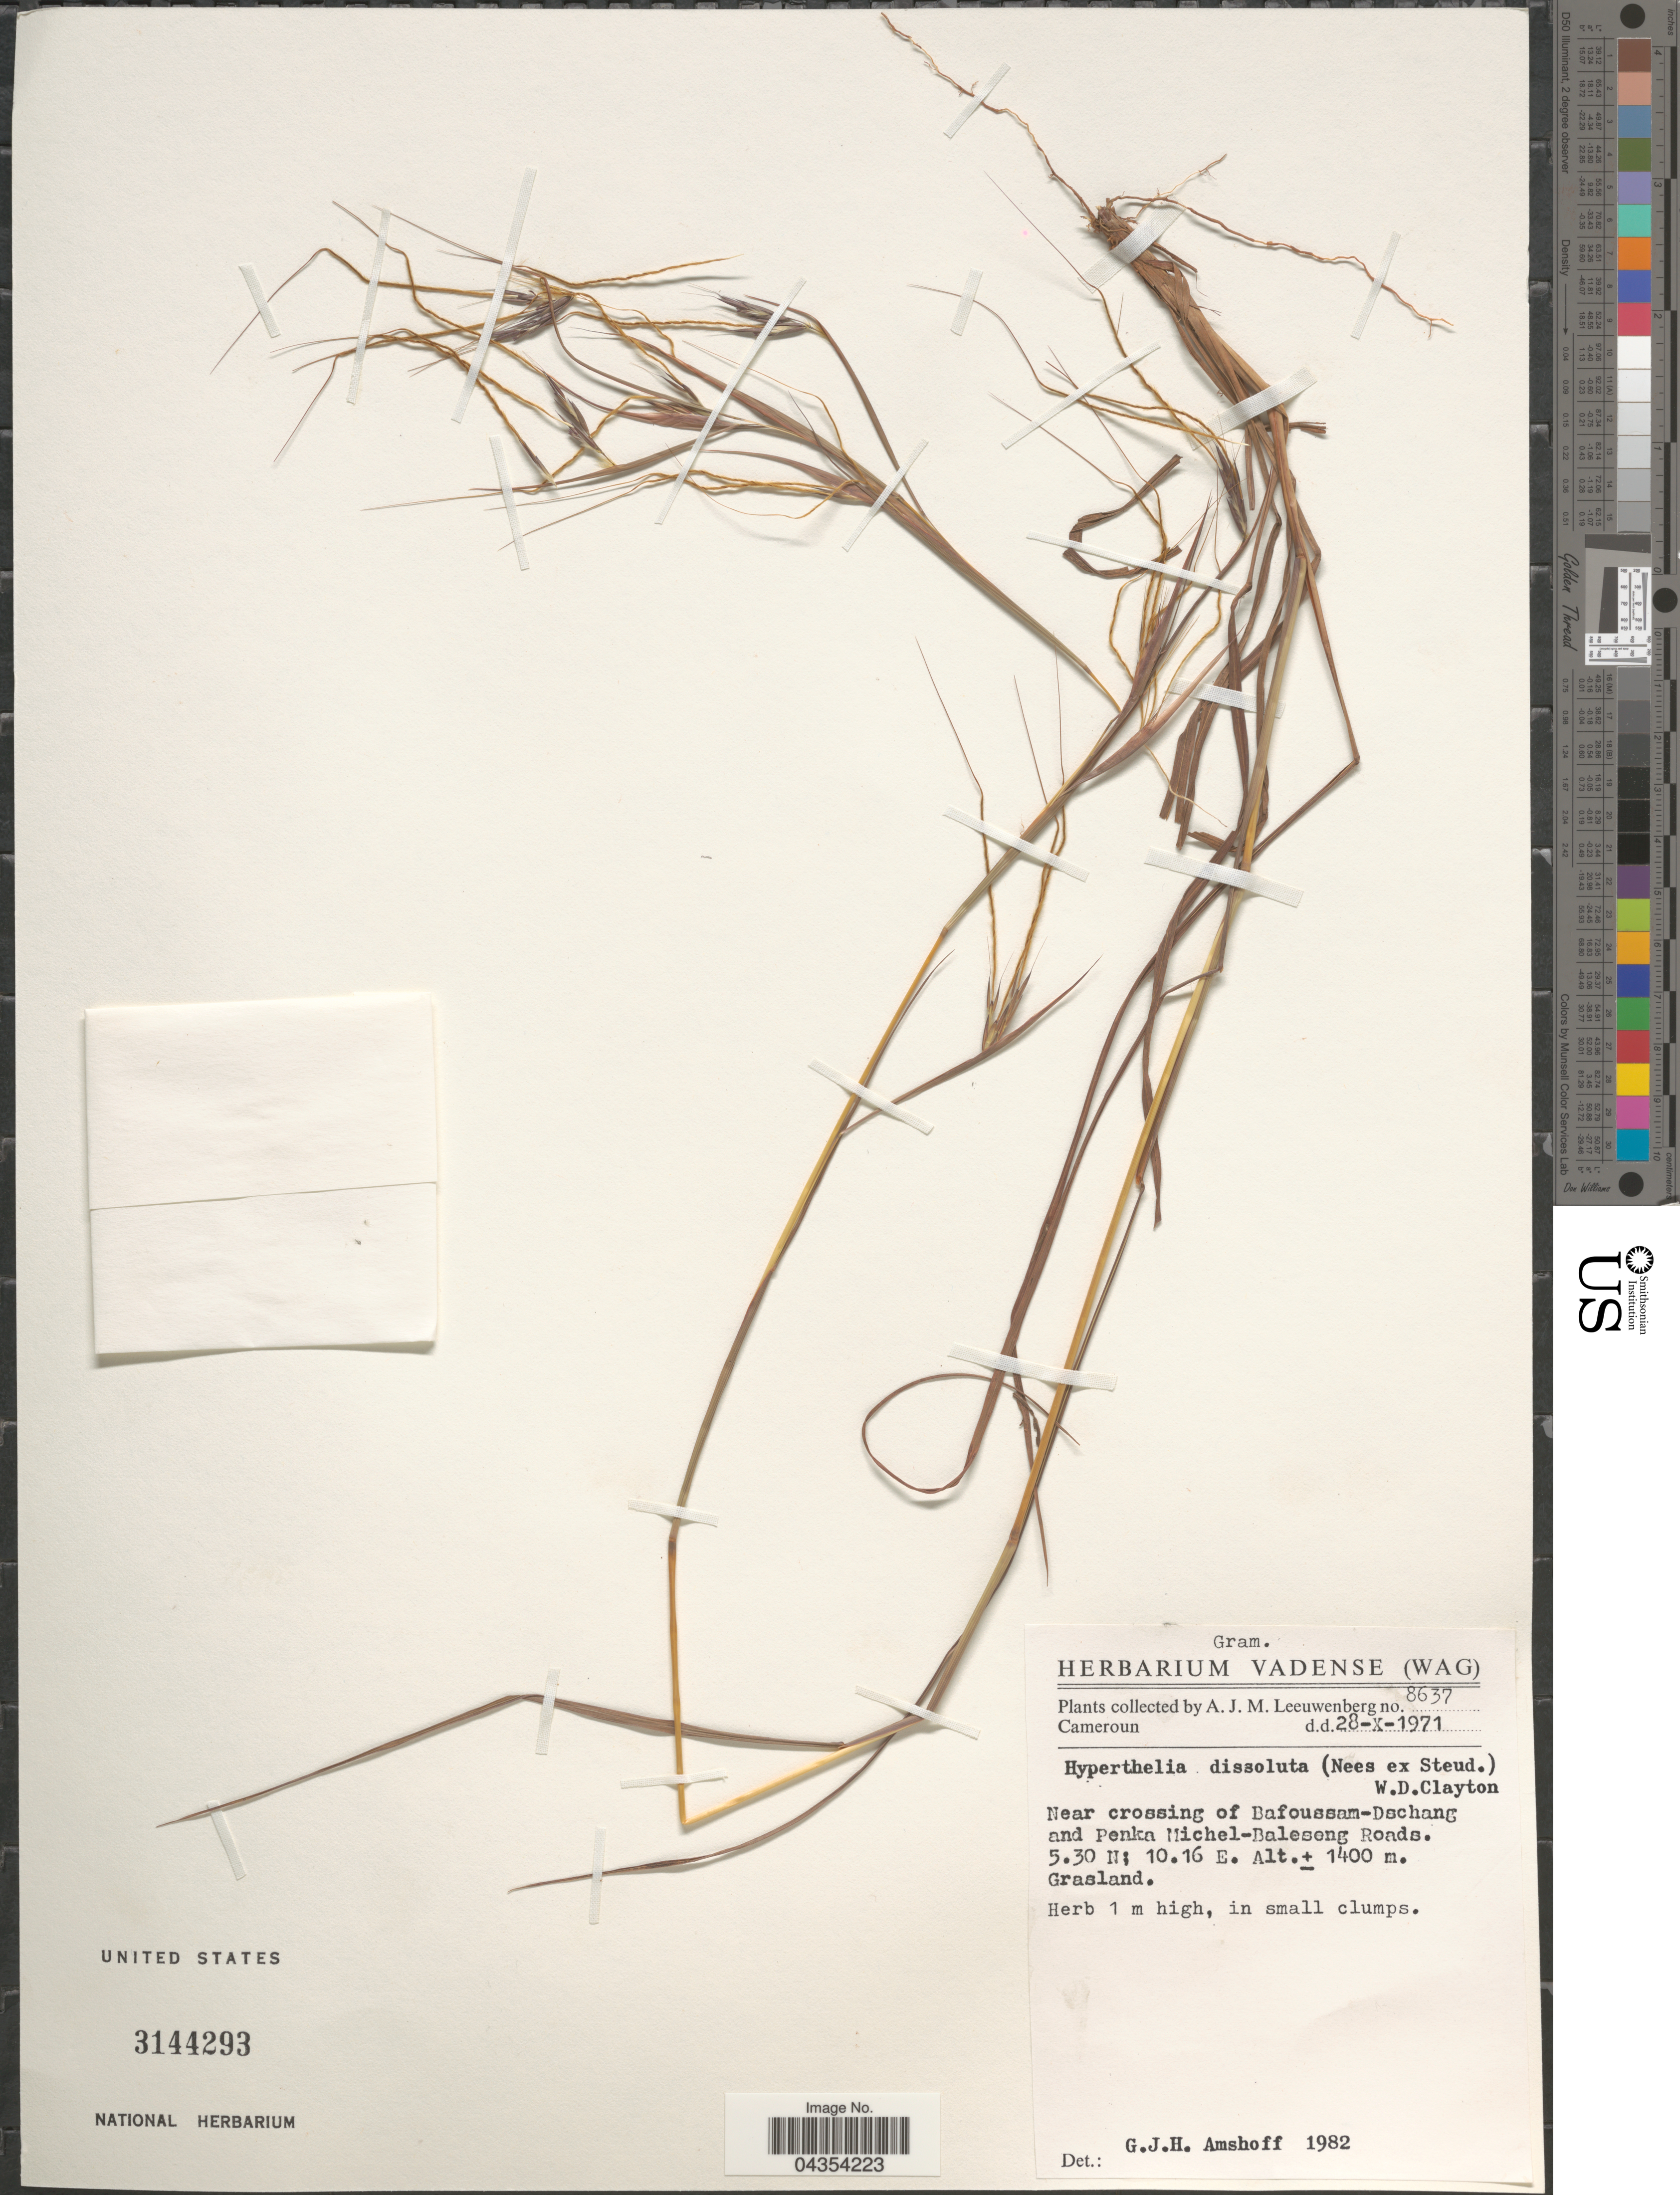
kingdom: Plantae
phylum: Tracheophyta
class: Liliopsida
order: Poales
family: Poaceae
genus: Hyperthelia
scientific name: Hyperthelia dissoluta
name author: (Nees ex Steud.) Clayton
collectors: A. J. M. Leeuwenberg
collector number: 8637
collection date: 1971-10-28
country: Cameroon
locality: Near crossing of Bafoussam-Dschang and Penka Michel-Baleseng Roads.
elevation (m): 1400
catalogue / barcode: US 3144293